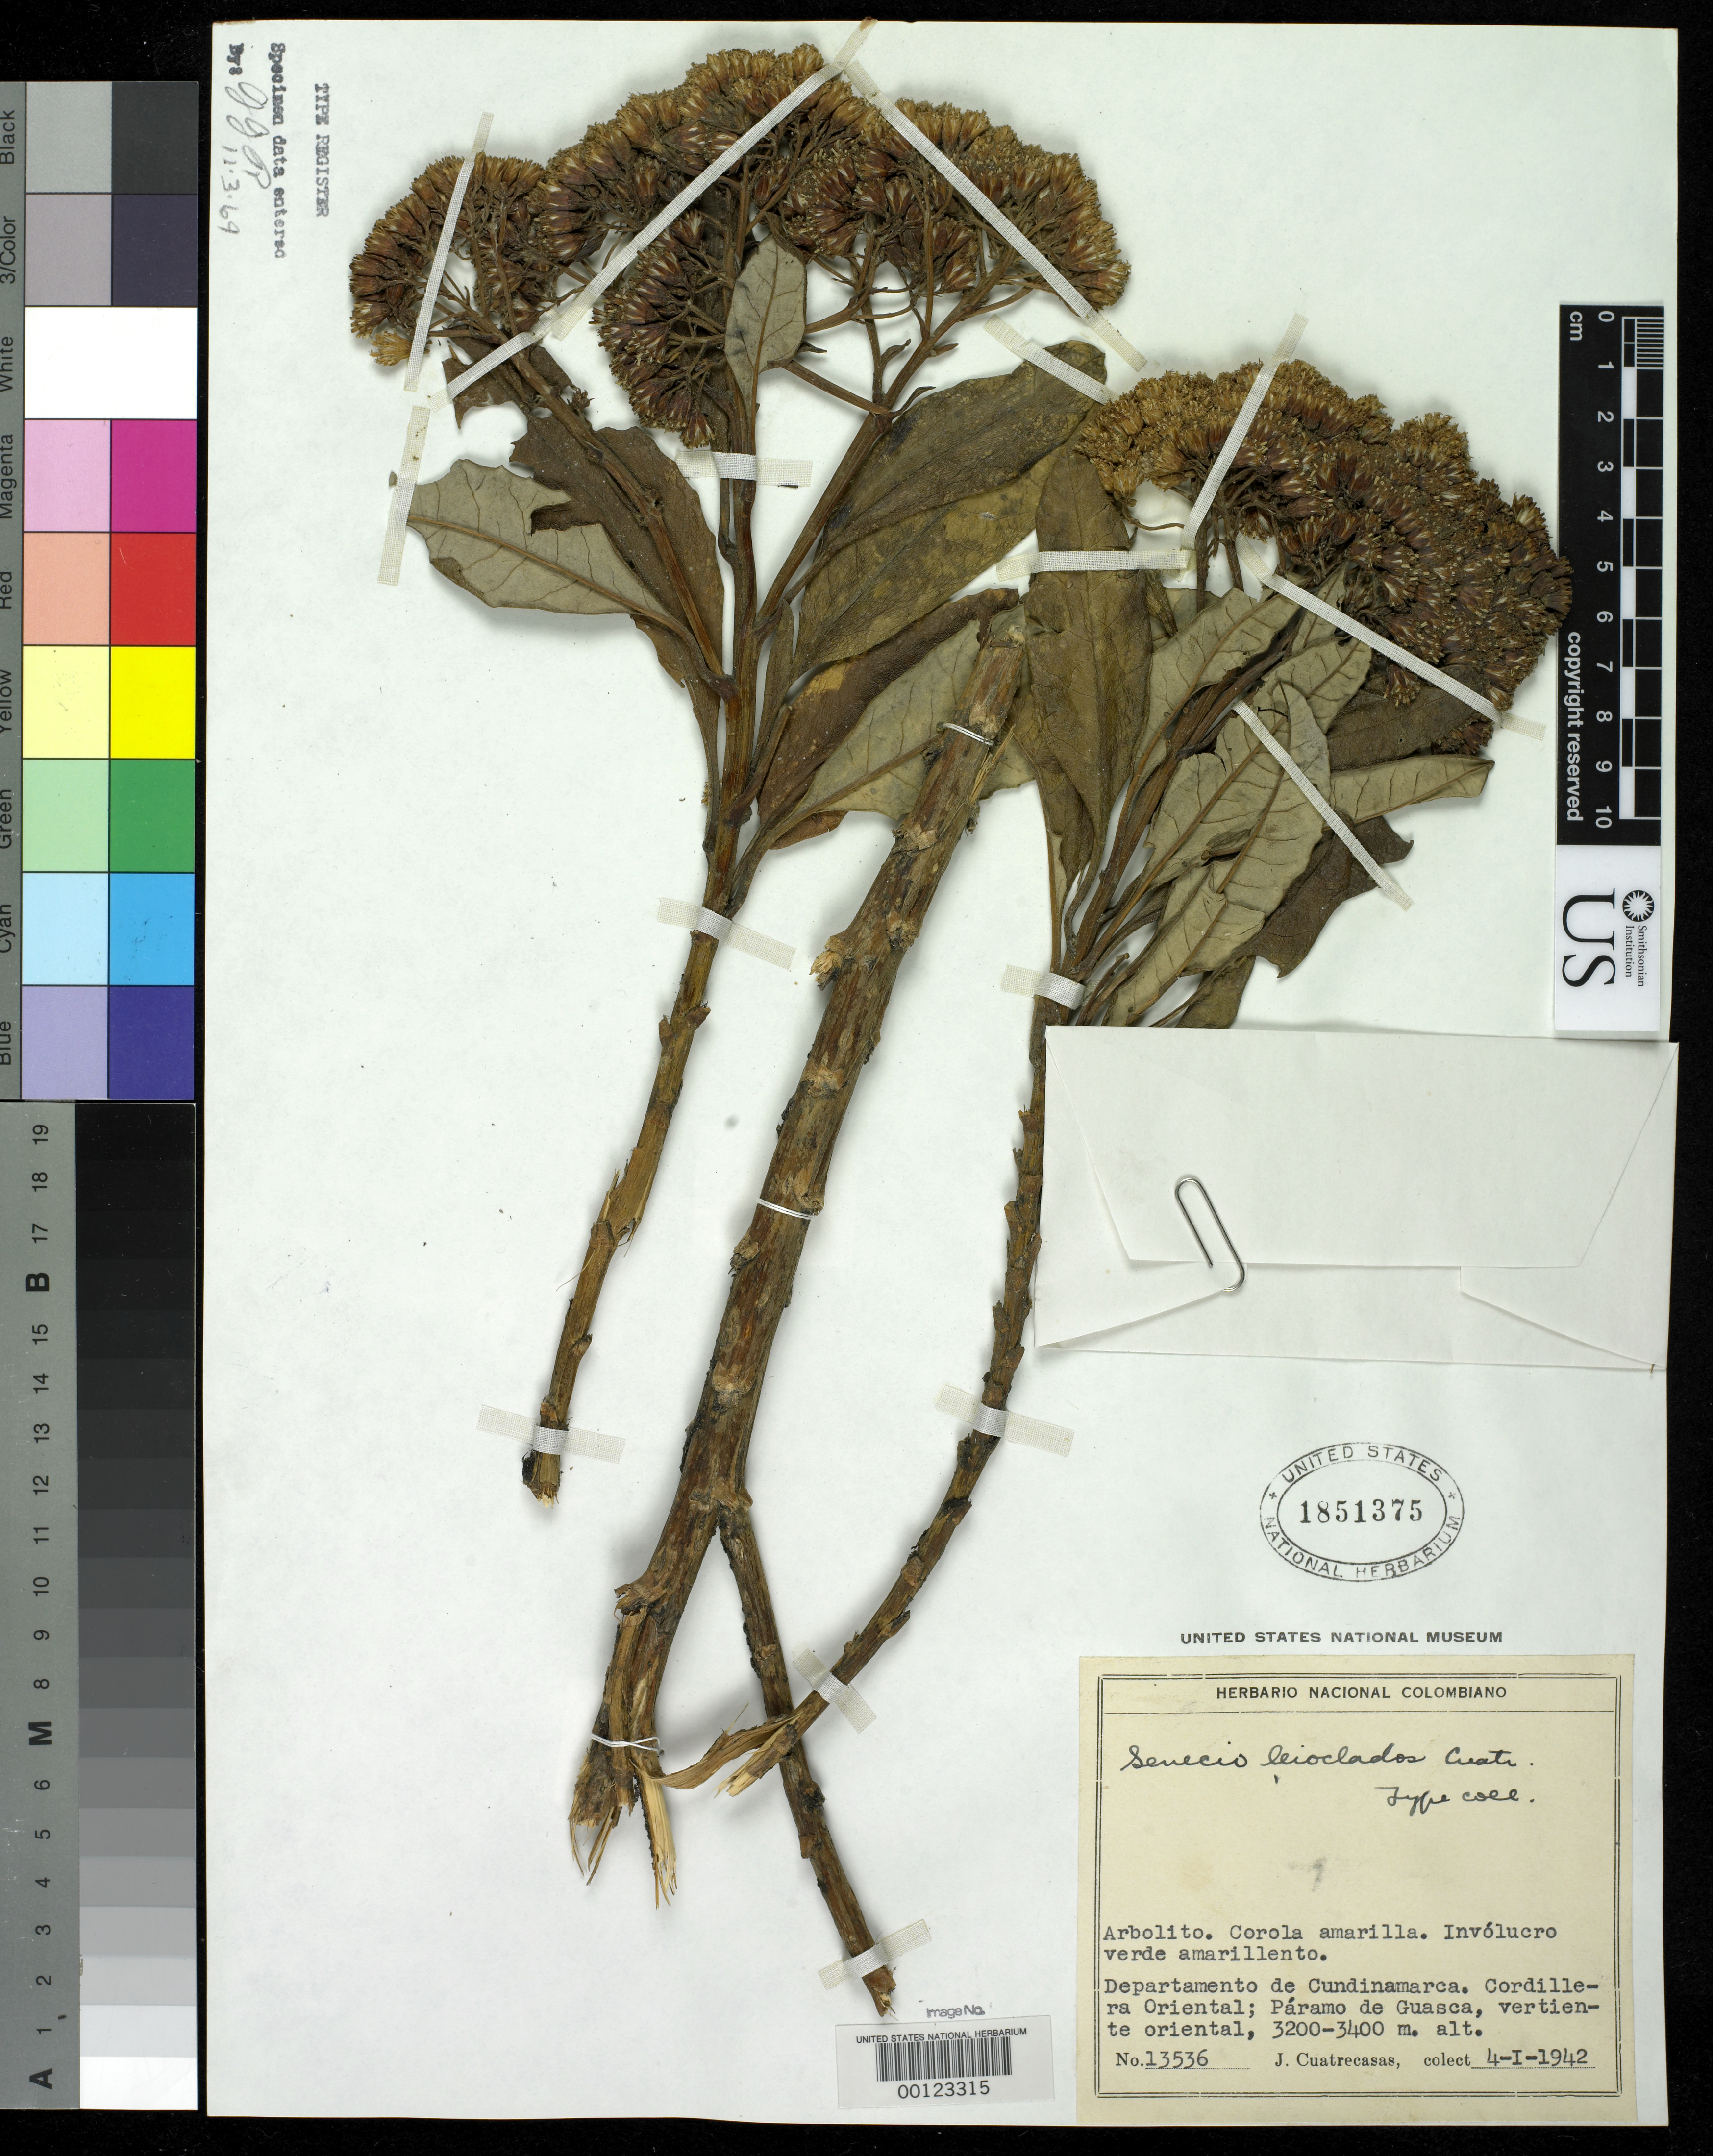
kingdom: Plantae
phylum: Tracheophyta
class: Magnoliopsida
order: Asterales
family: Asteraceae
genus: Senecio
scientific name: Senecio leioclados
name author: Cuatrec.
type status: Isotype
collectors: J. Cuatrecasas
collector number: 13536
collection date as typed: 04 Jan 1942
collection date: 1942-01-04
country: Colombia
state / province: Cundinamarca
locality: Cordillera Oriental; Páramo de Guasca, vertiente oriental.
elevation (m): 3200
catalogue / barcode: US 1851375